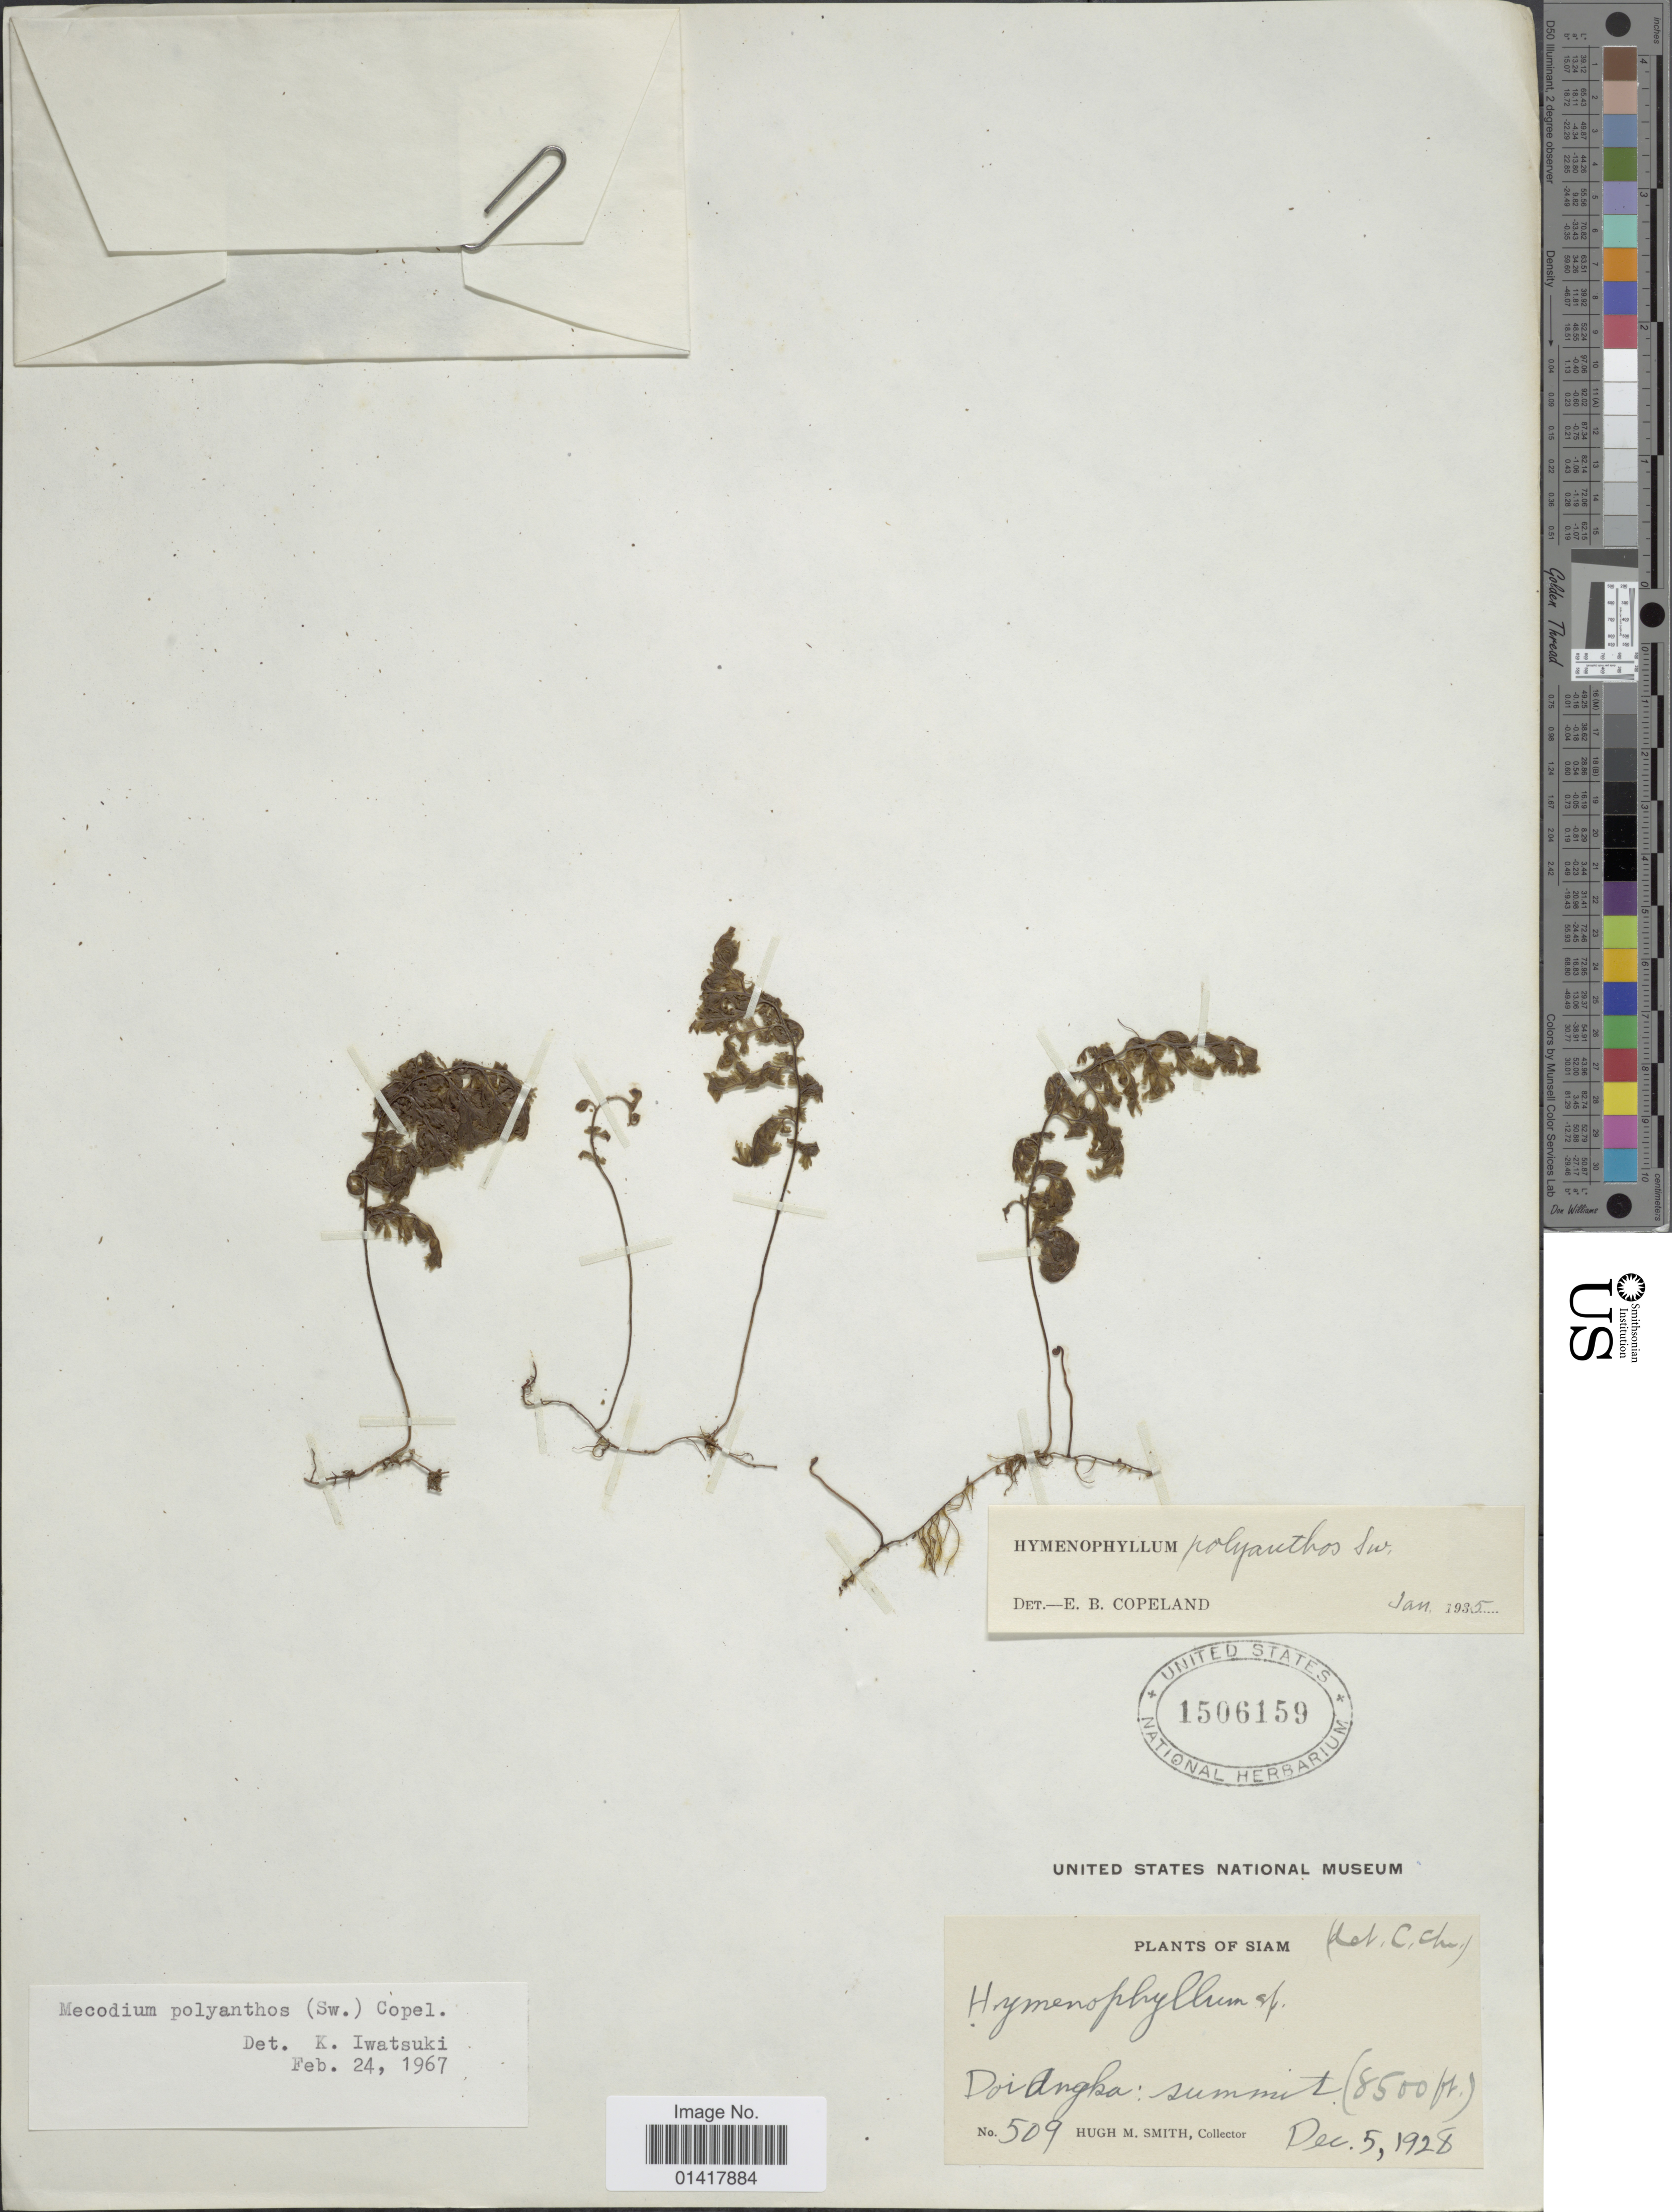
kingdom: Plantae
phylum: Tracheophyta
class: Polypodiopsida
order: Hymenophyllales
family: Hymenophyllaceae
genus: Hymenophyllum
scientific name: Hymenophyllum polyanthos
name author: (Sw.) Sw.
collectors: H. M. Smith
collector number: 509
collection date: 1928-12-05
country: Thailand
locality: Siam. Doi Angka summit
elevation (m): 2591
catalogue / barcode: US 1506159